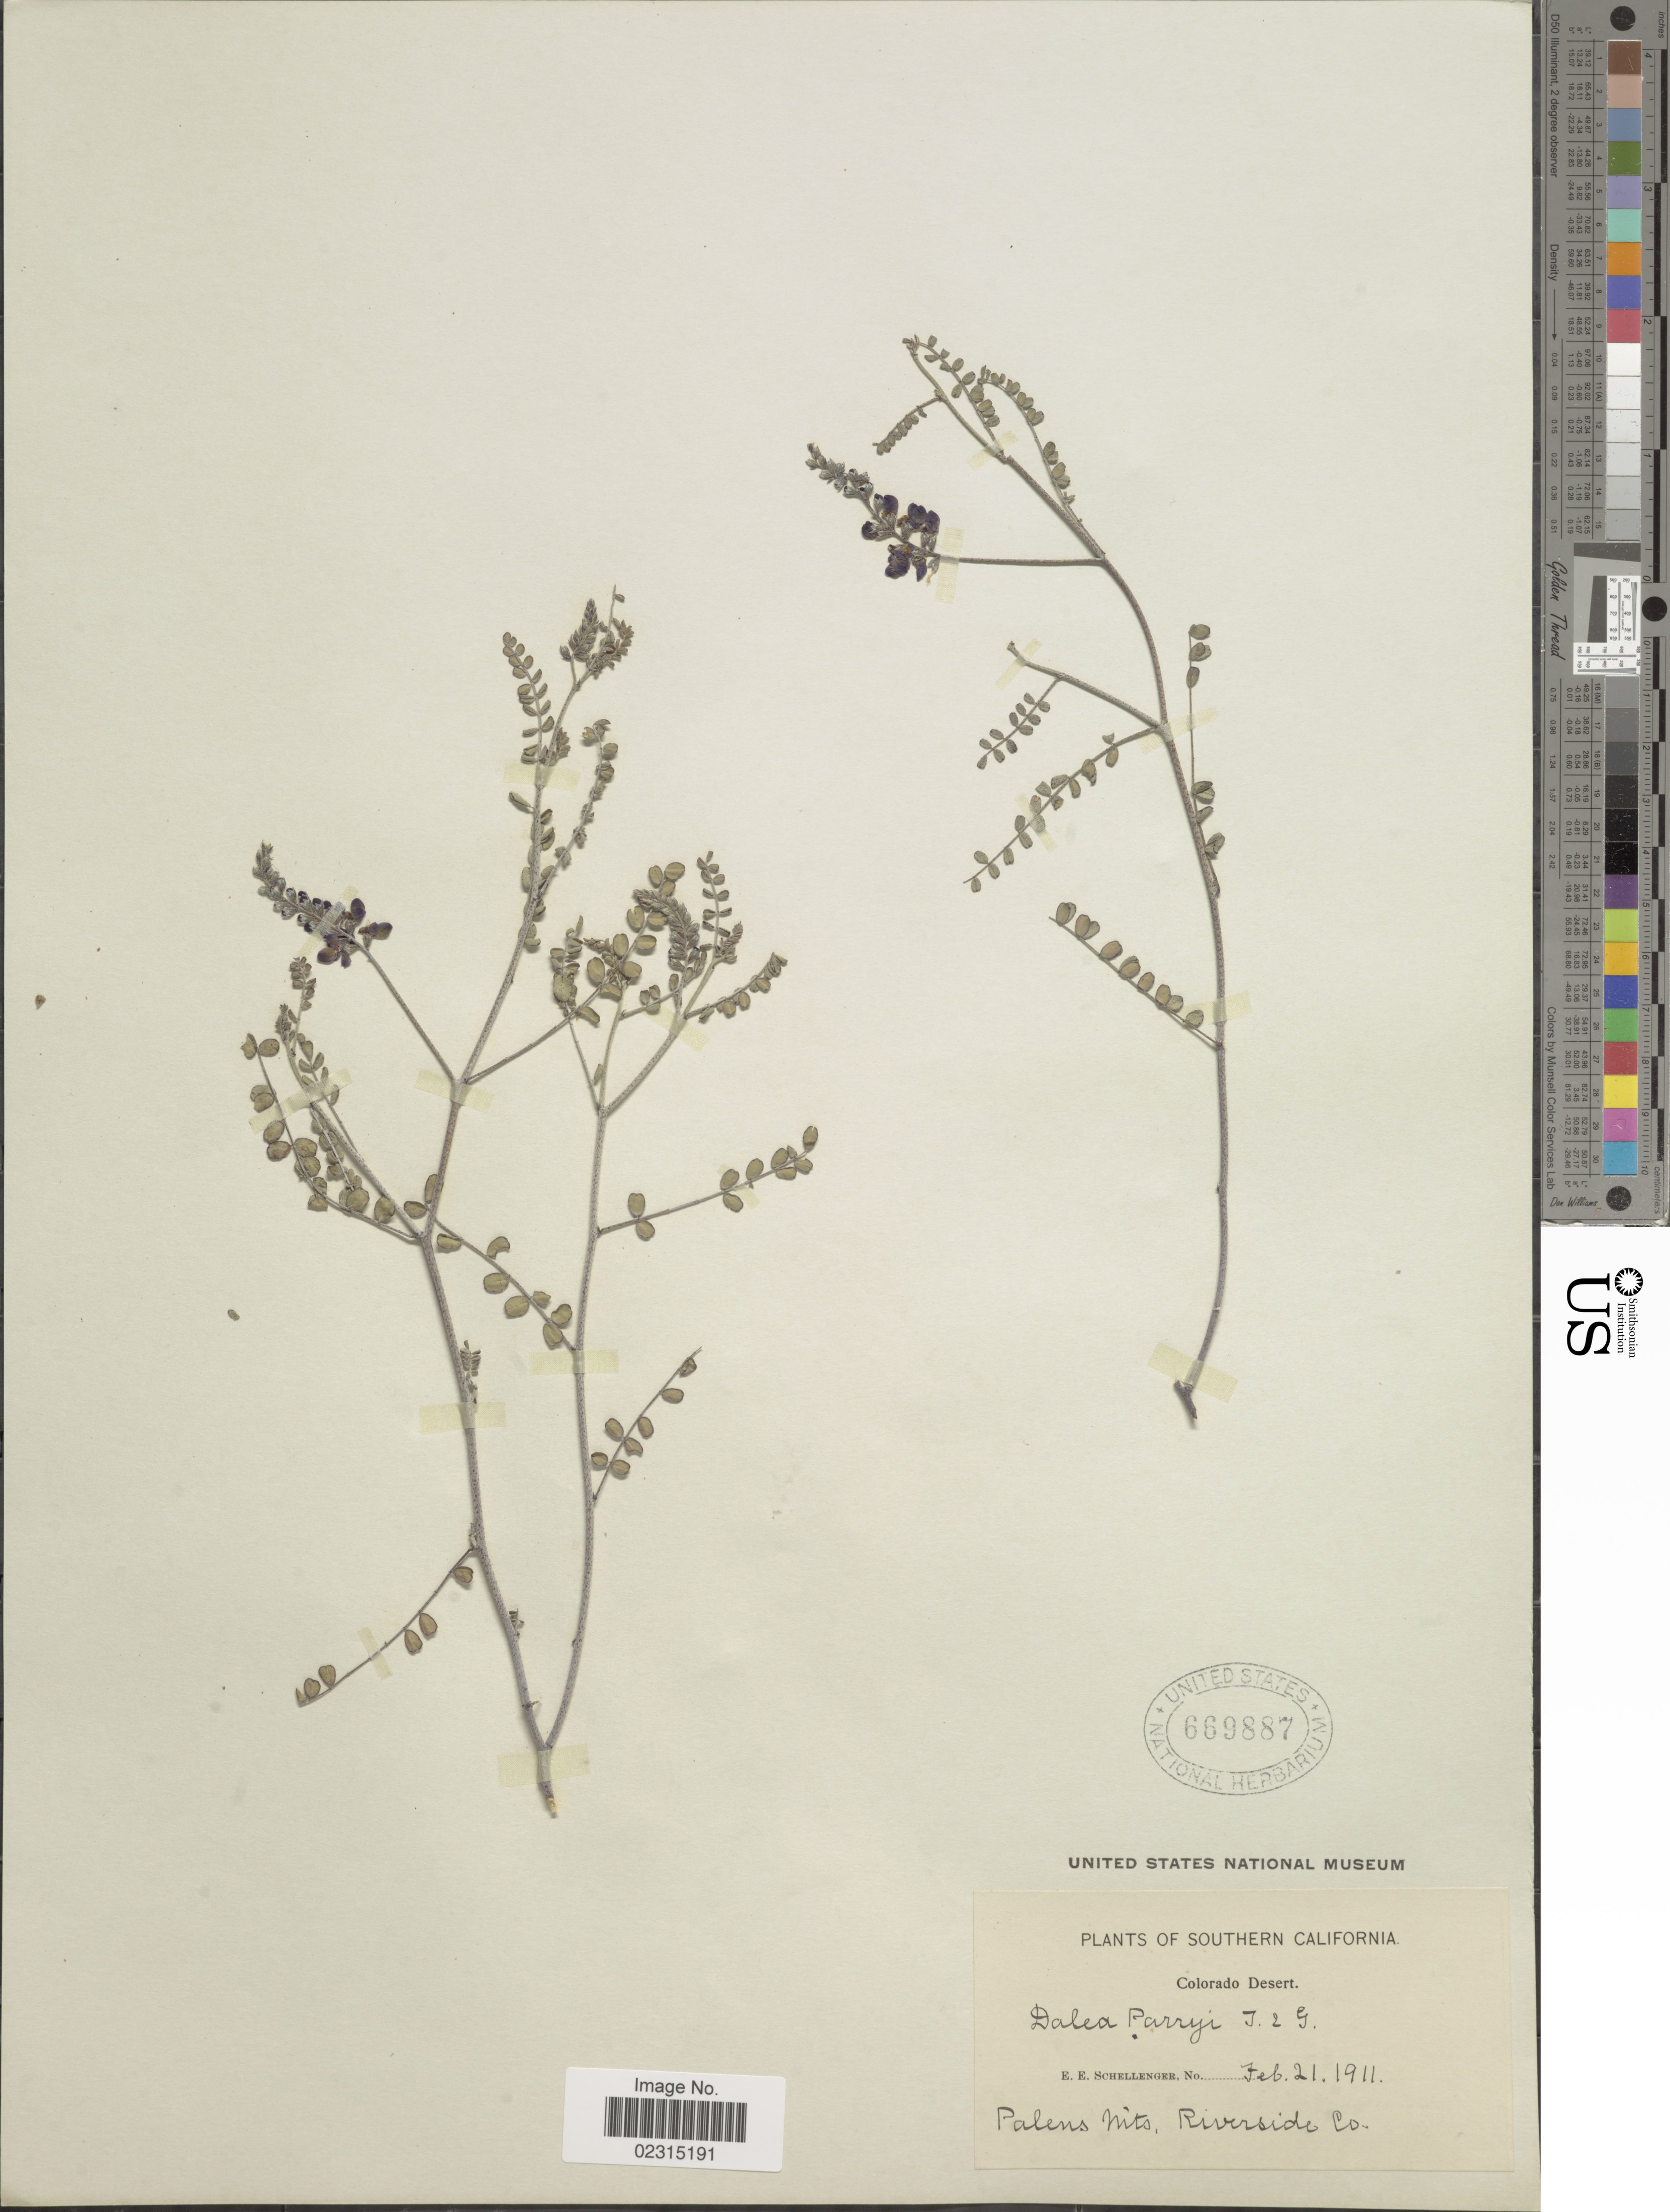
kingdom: Plantae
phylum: Tracheophyta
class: Magnoliopsida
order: Fabales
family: Fabaceae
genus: Marina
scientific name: Marina parryi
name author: (Torr. & A. Gray) Barneby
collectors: E. Schellenger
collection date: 1911-02-21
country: United States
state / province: California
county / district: Riverside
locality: Southern Calfiornia, Colorado Desert, Palen Mts, Riverside Co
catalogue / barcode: US 669887